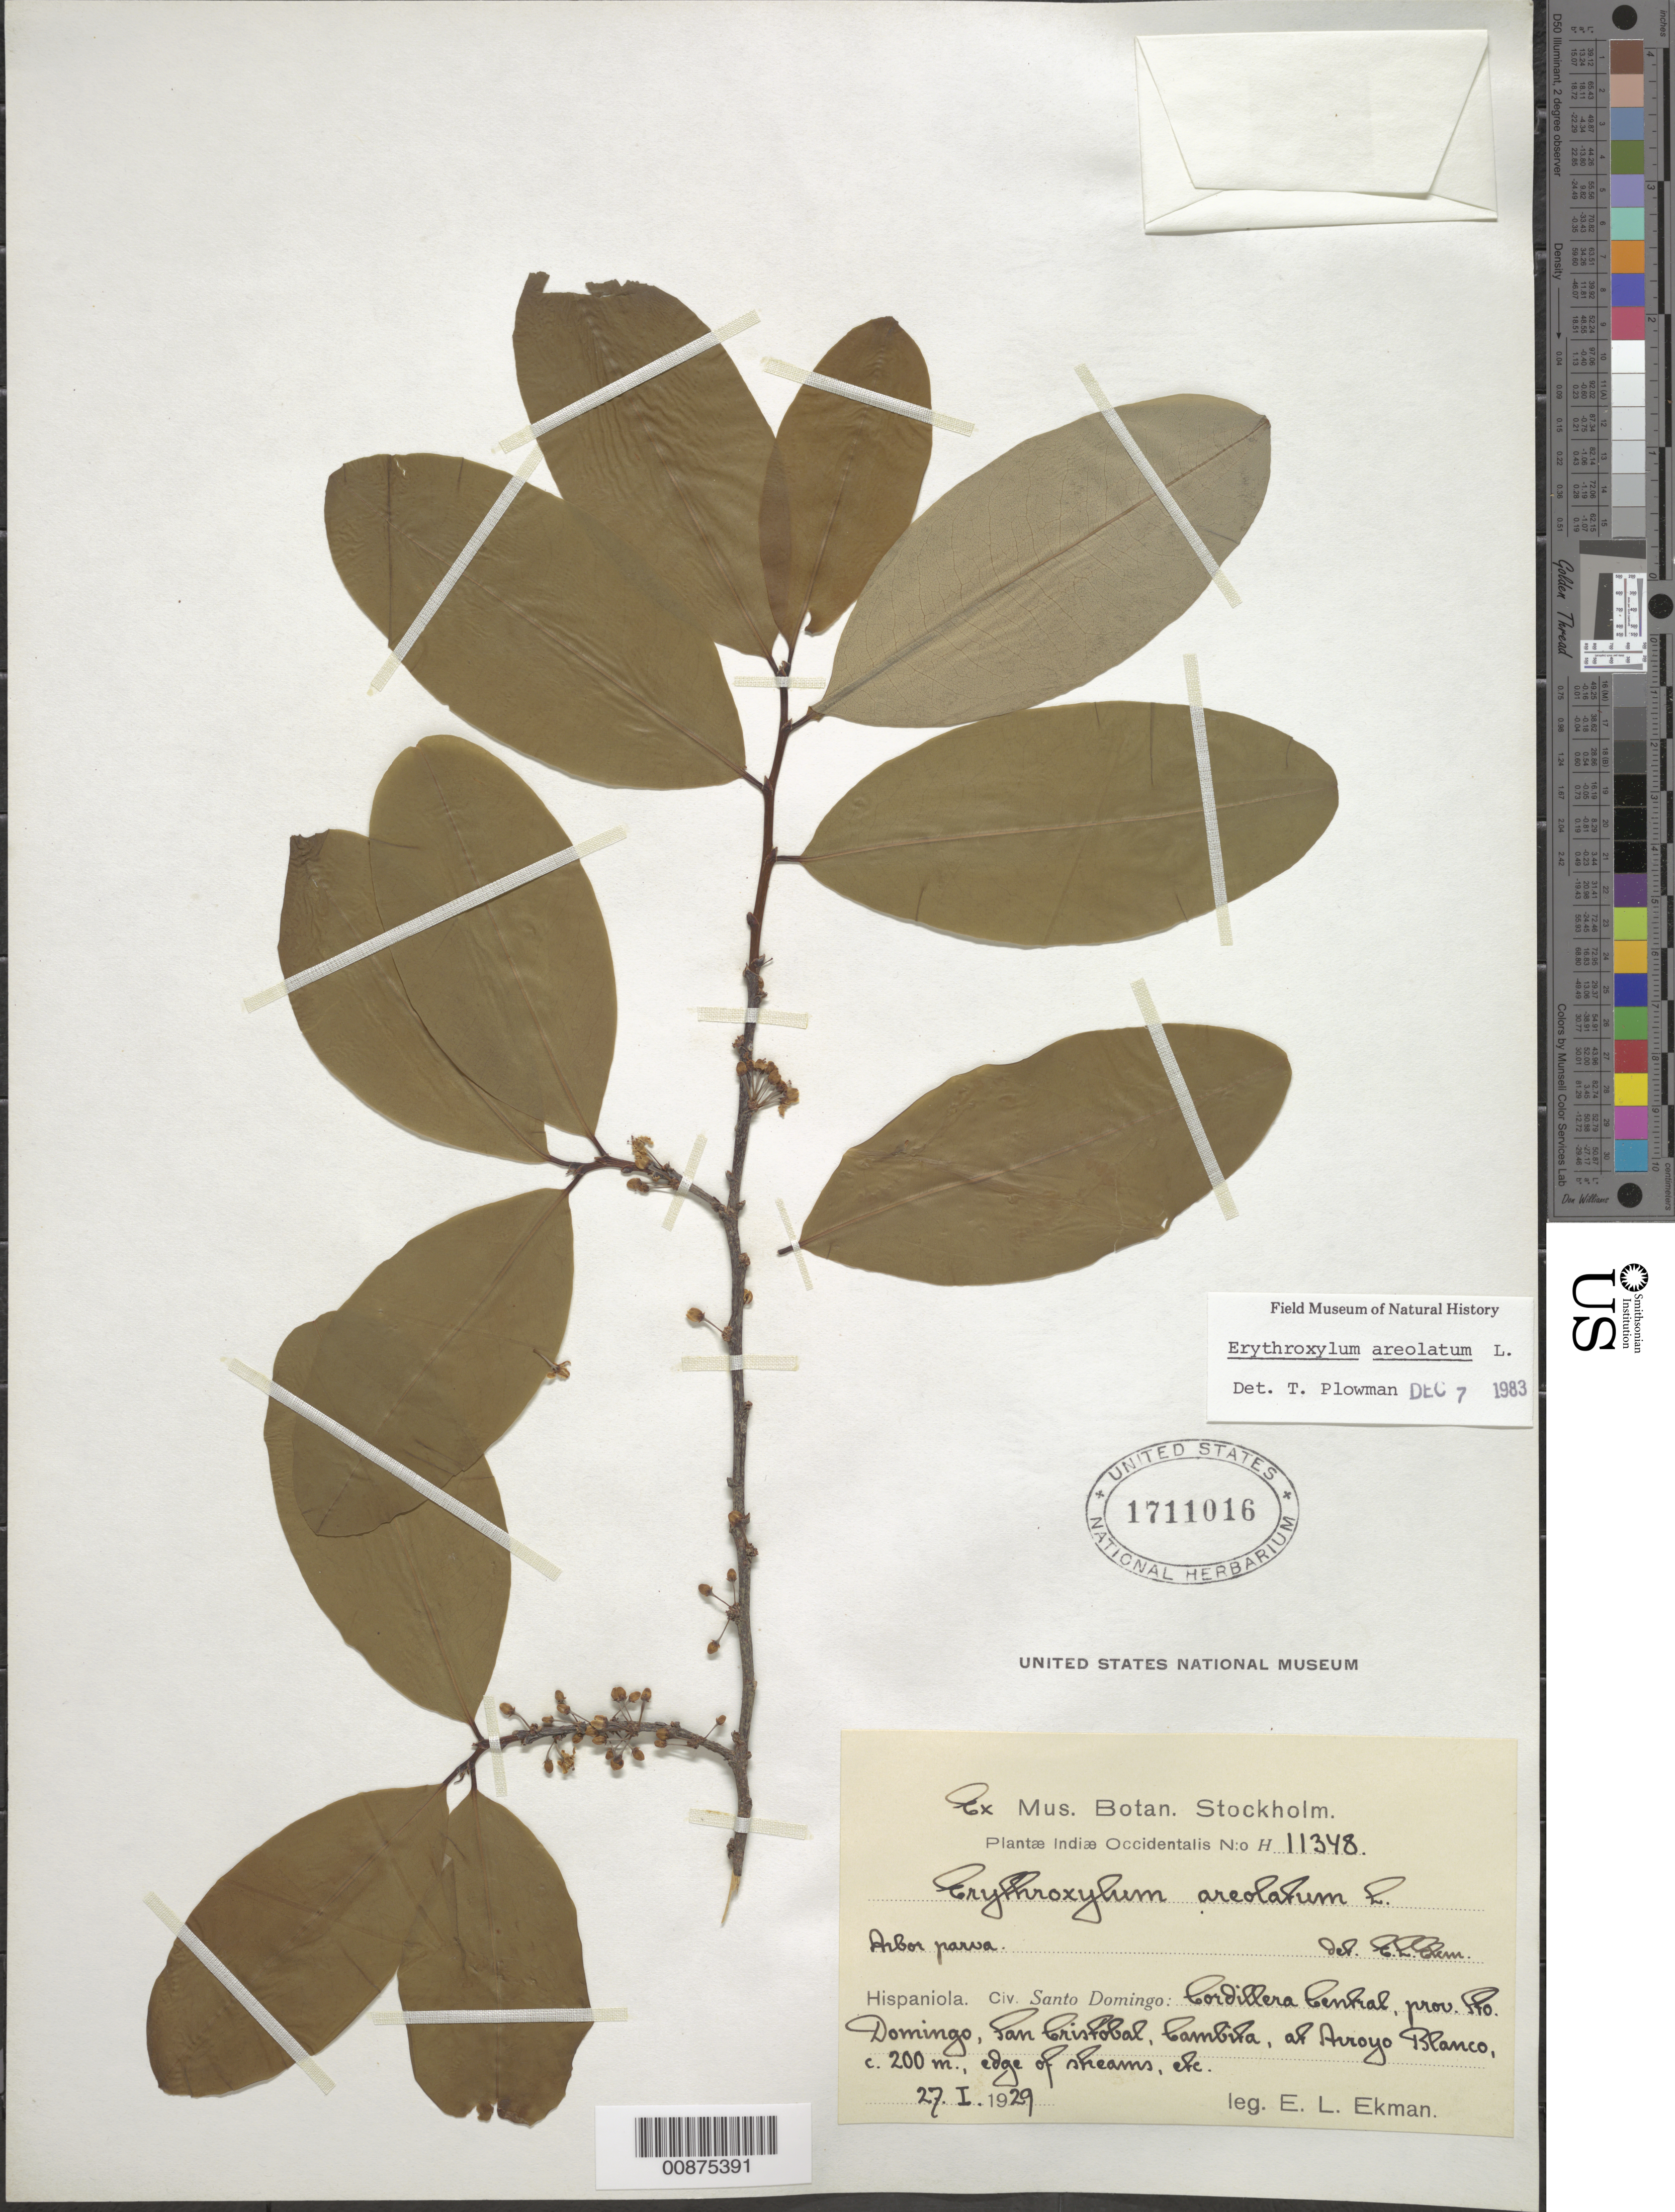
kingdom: Plantae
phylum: Tracheophyta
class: Magnoliopsida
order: Malpighiales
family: Erythroxylaceae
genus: Erythroxylum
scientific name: Erythroxylum aerolatum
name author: L.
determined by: Plowman, Timothy C.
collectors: E. L. Ekman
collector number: H 11348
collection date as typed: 27 Jan 1929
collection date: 1929-01-27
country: Dominican Republic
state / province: Distrito Nacional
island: Hispaniola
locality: Cordillera Central, prov. Sto. Domingo (obsolete), San Cristóbal, Cambita, at Arroyo Blanco.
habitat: Edge of streams, etc.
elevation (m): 200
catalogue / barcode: US 1711016